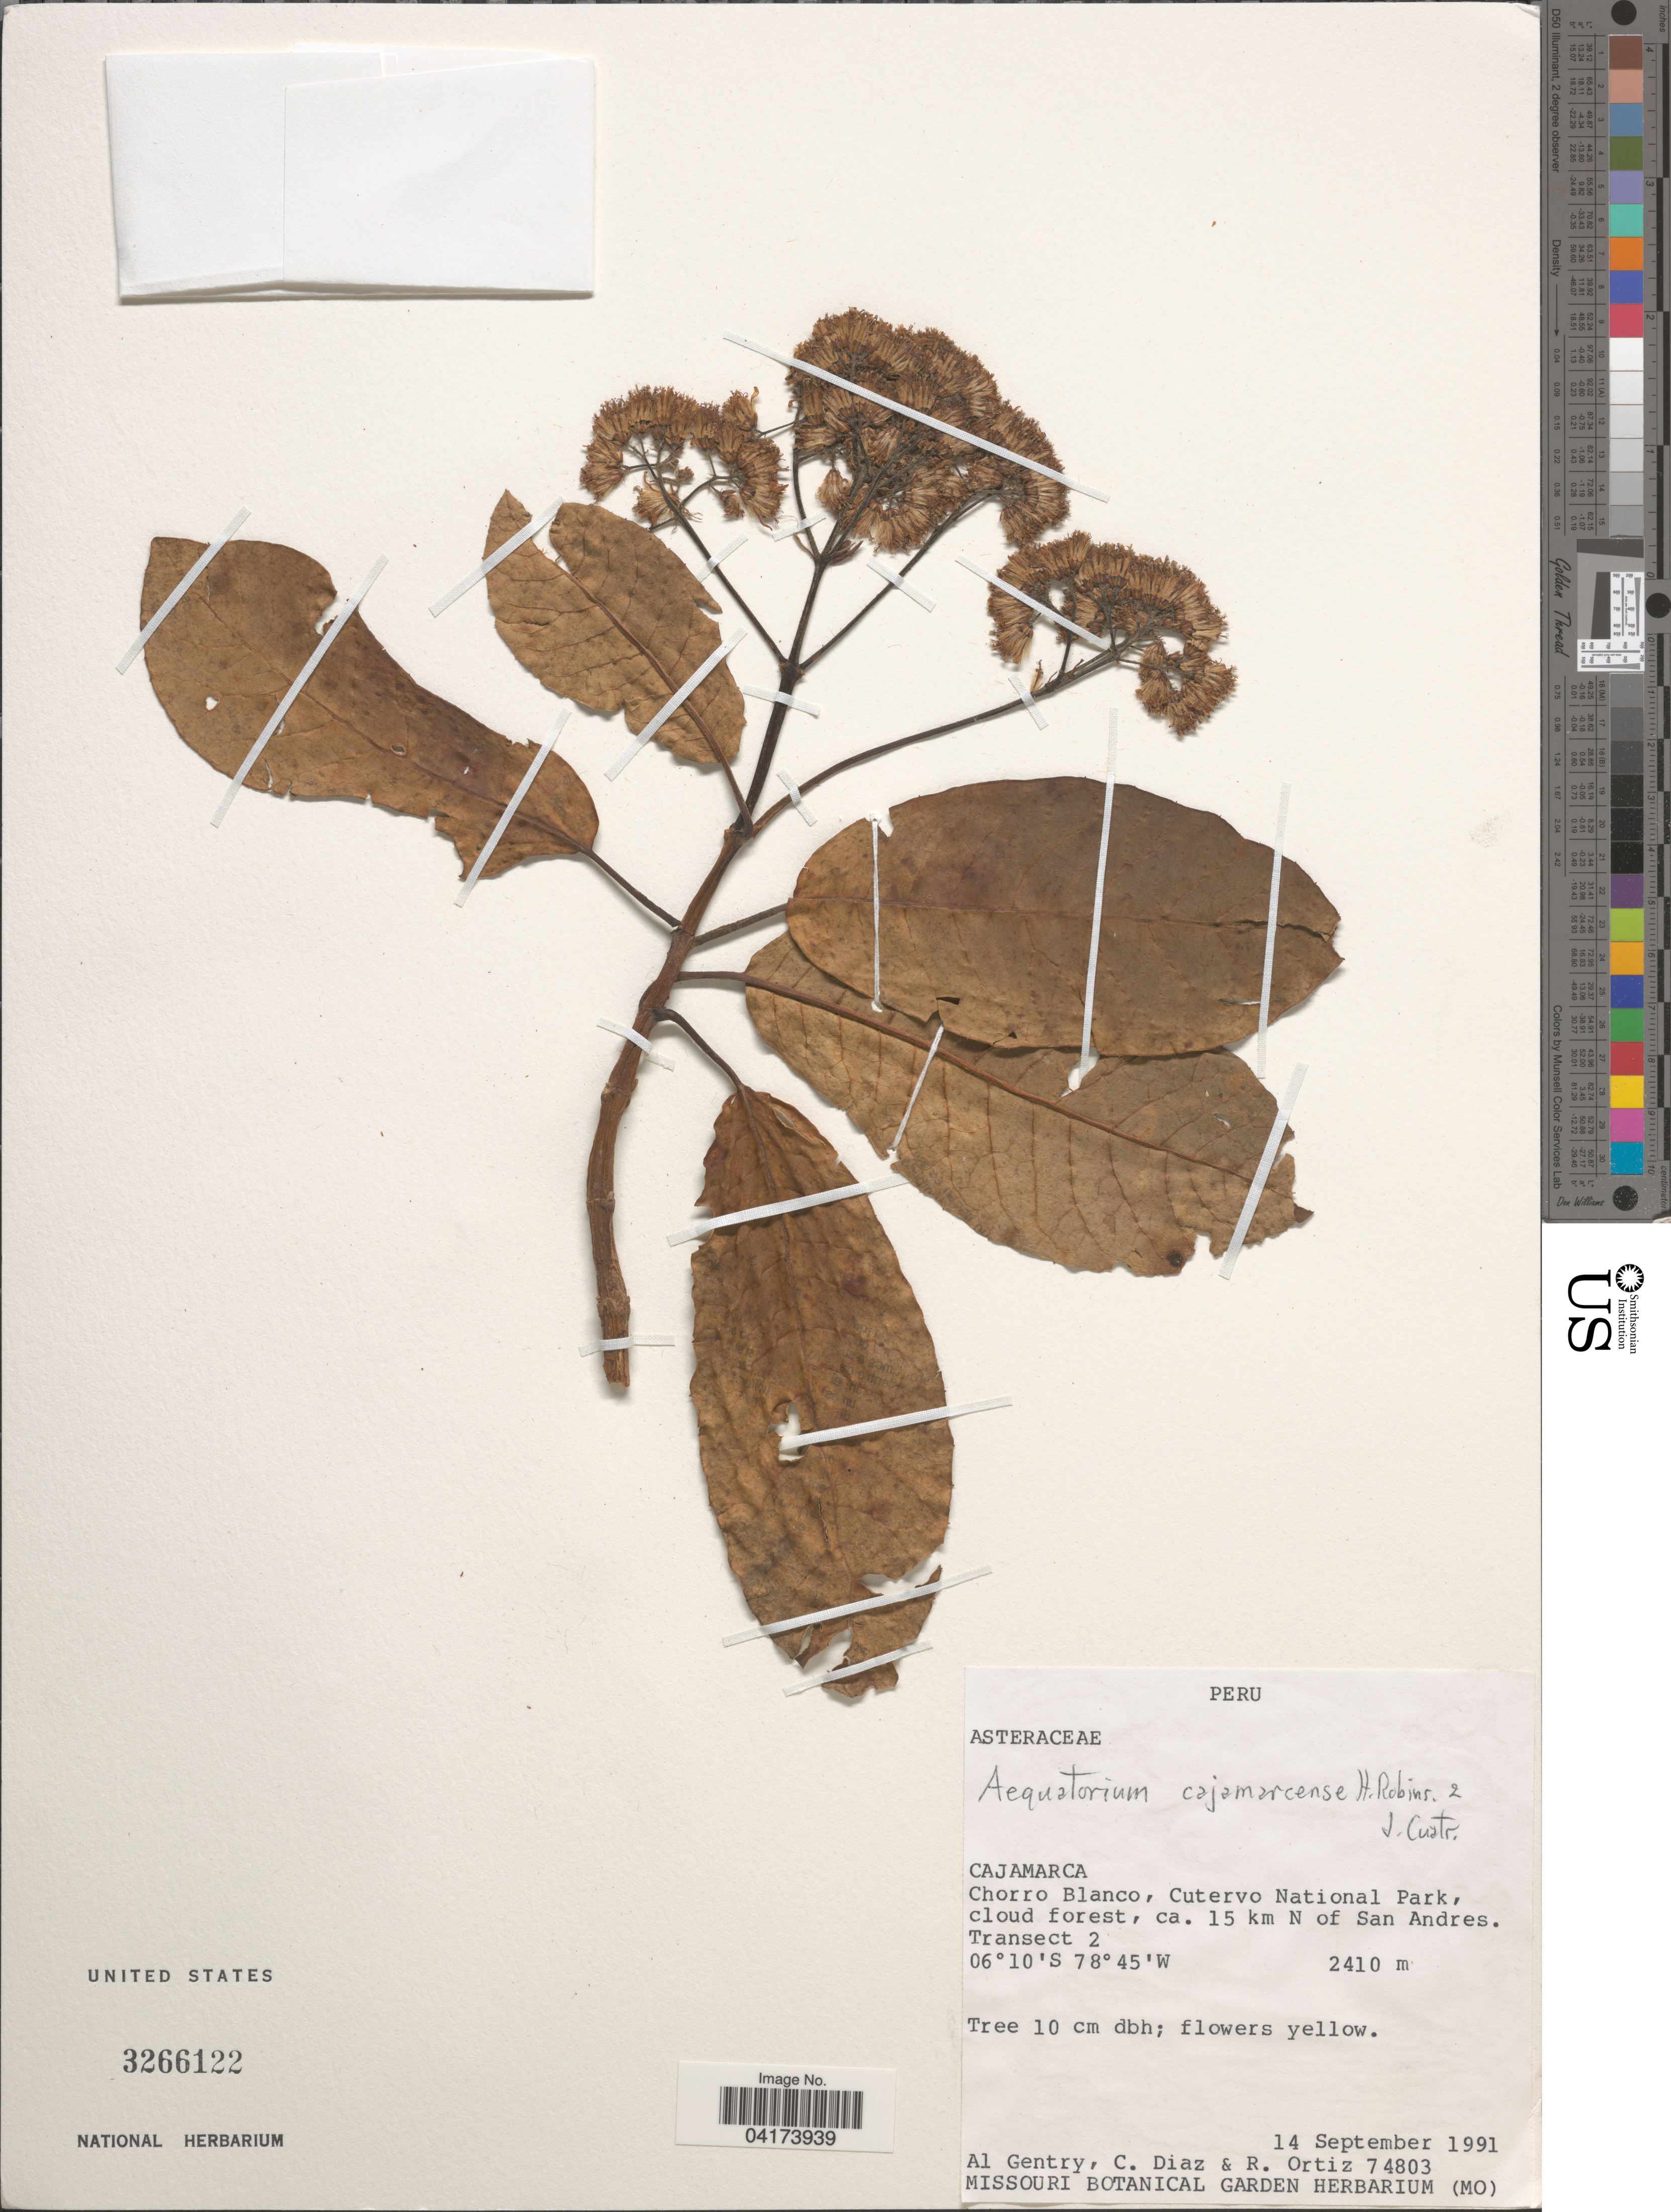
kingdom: Plantae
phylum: Tracheophyta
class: Magnoliopsida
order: Asterales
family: Asteraceae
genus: Aequatorium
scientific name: Aequatorium cajamarcense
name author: H. Rob. & Cuatrec.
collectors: A. H. Gentry, C. Díaz & R. Ortiz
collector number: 74803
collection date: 1991-09-14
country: Peru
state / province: Cajamarca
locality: Chorro Blanco, Cutervo National Park, cloud forest, ca. 15 km N of San Andres. Transect 2.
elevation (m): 2410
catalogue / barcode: US 3266122